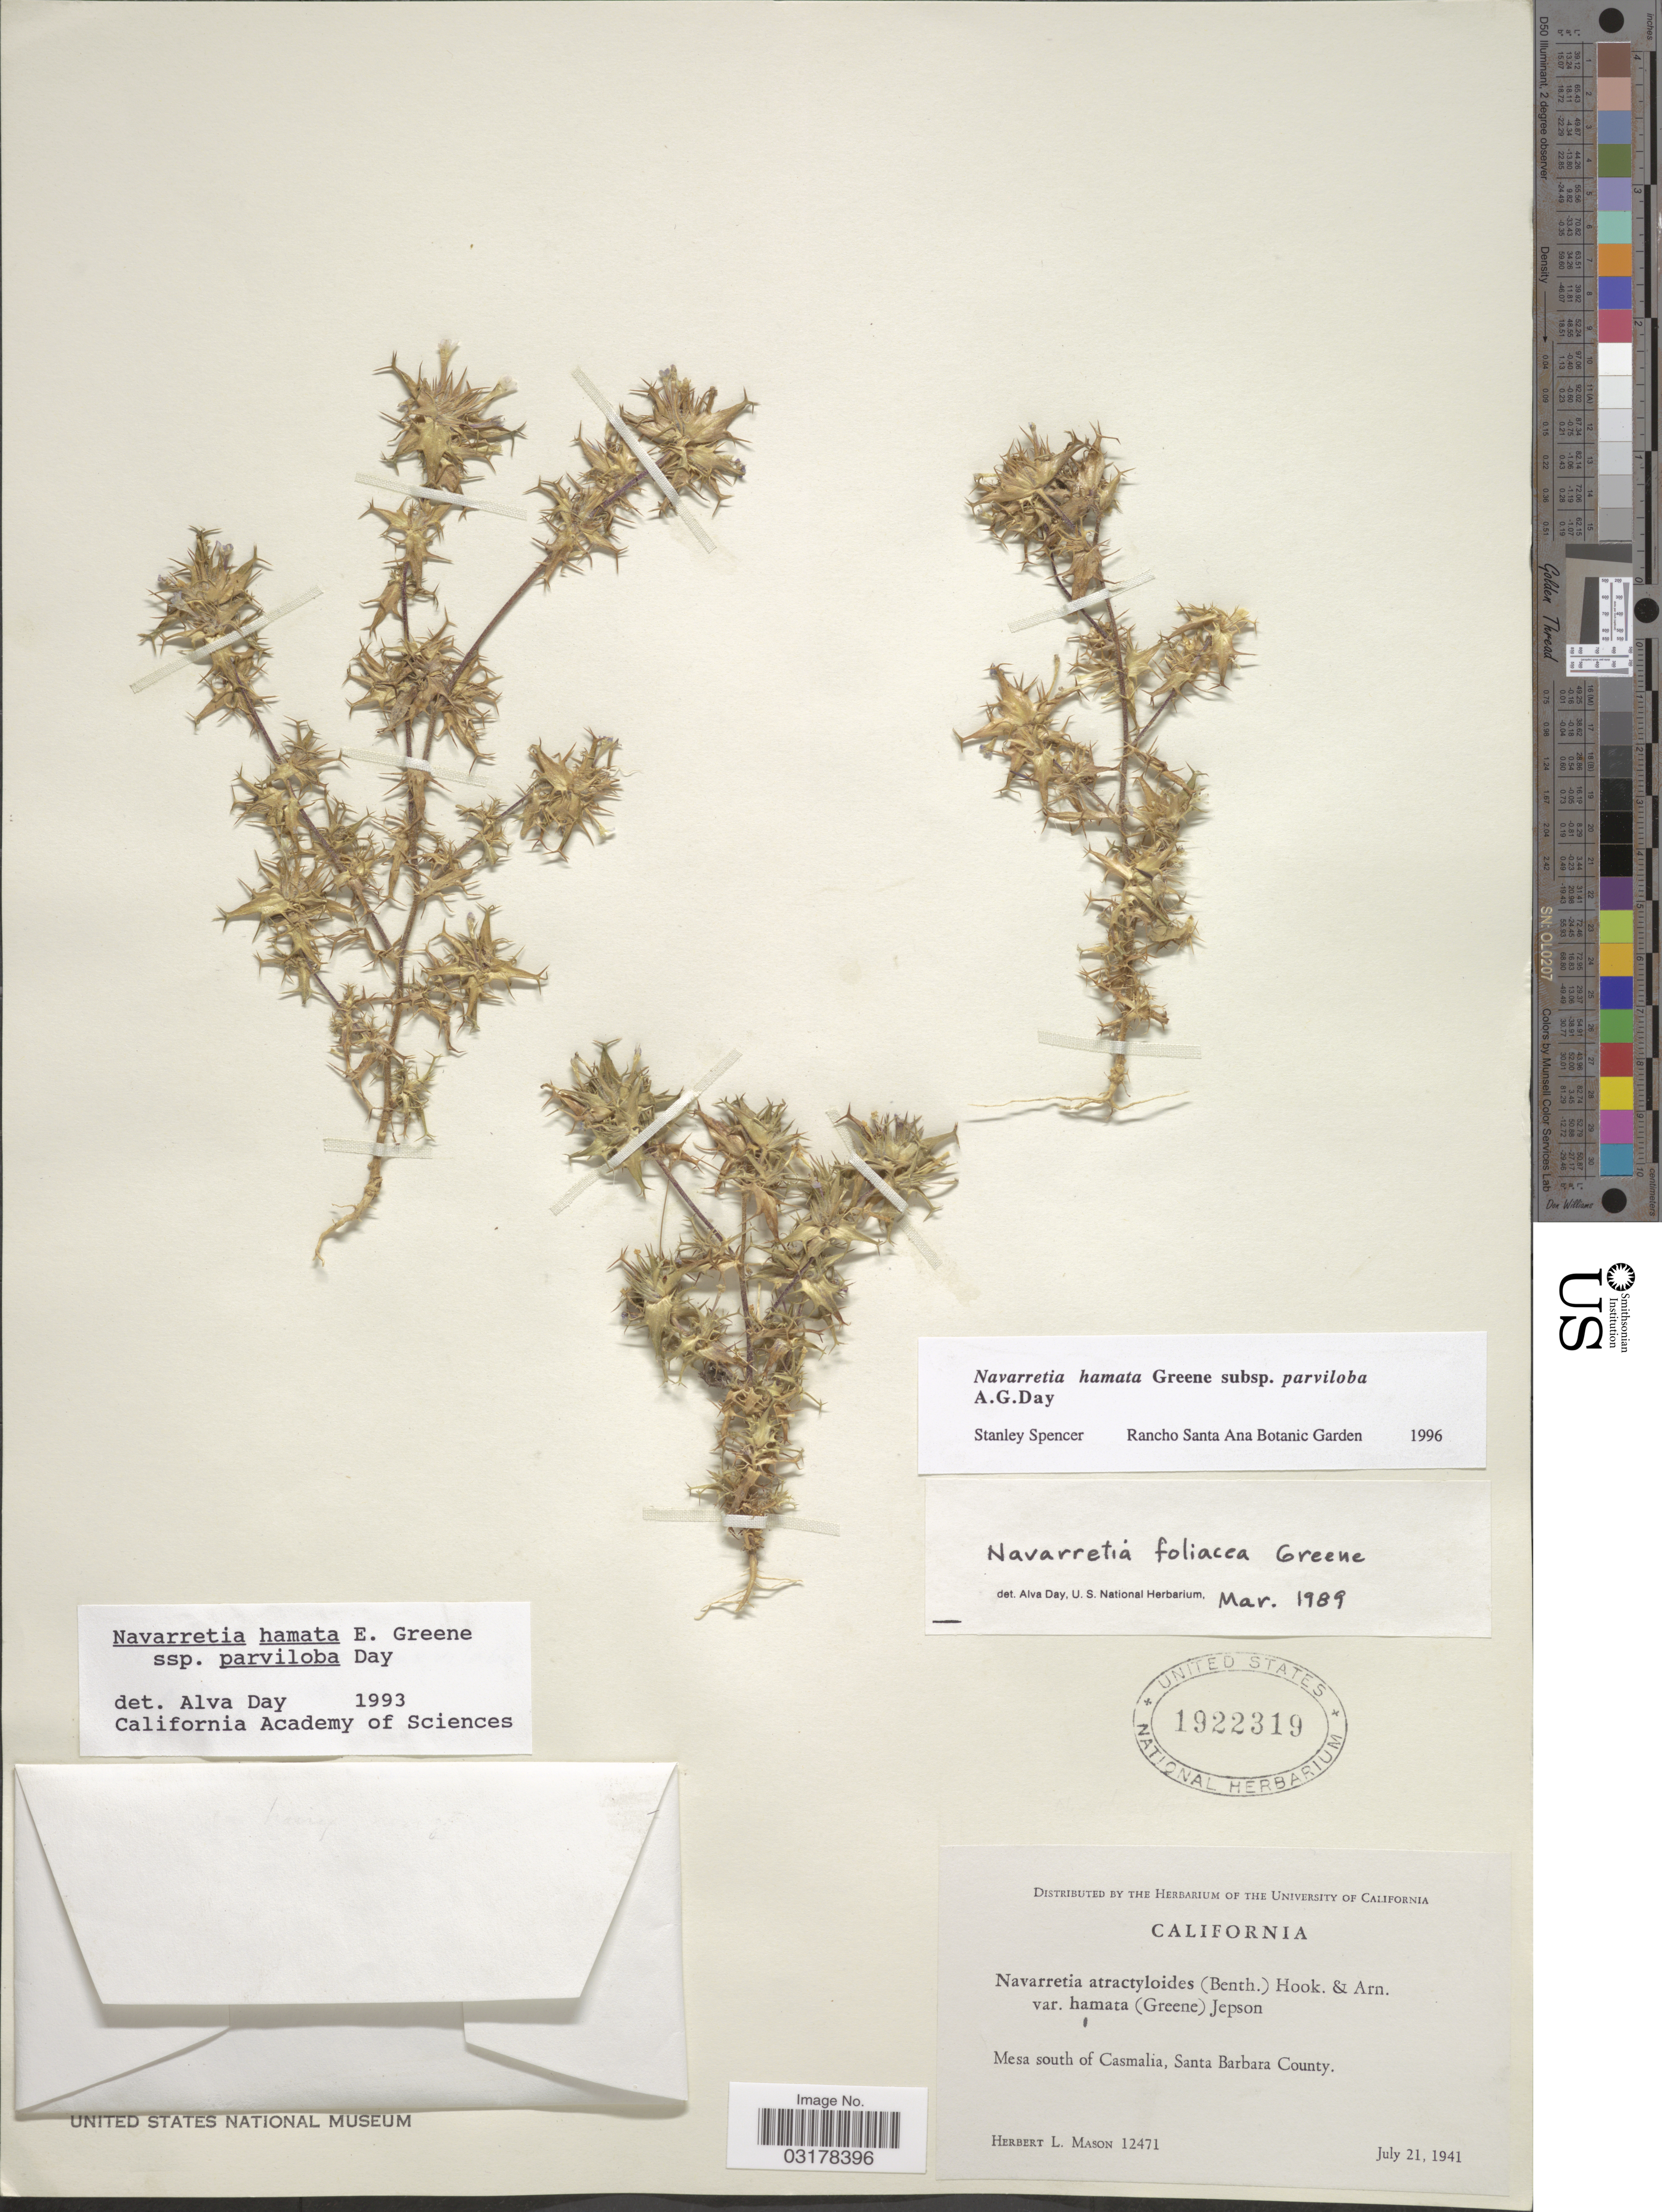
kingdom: Plantae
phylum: Tracheophyta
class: Magnoliopsida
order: Ericales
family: Polemoniaceae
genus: Navarretia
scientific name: Navarretia hamata subsp. parviloba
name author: A.G. Day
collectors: H. L. Mason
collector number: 12471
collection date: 1941-07-21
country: United States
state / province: California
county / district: Santa Barbara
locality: Mesa south of Casmalia, Santa Barbara County.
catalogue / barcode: US 1922319